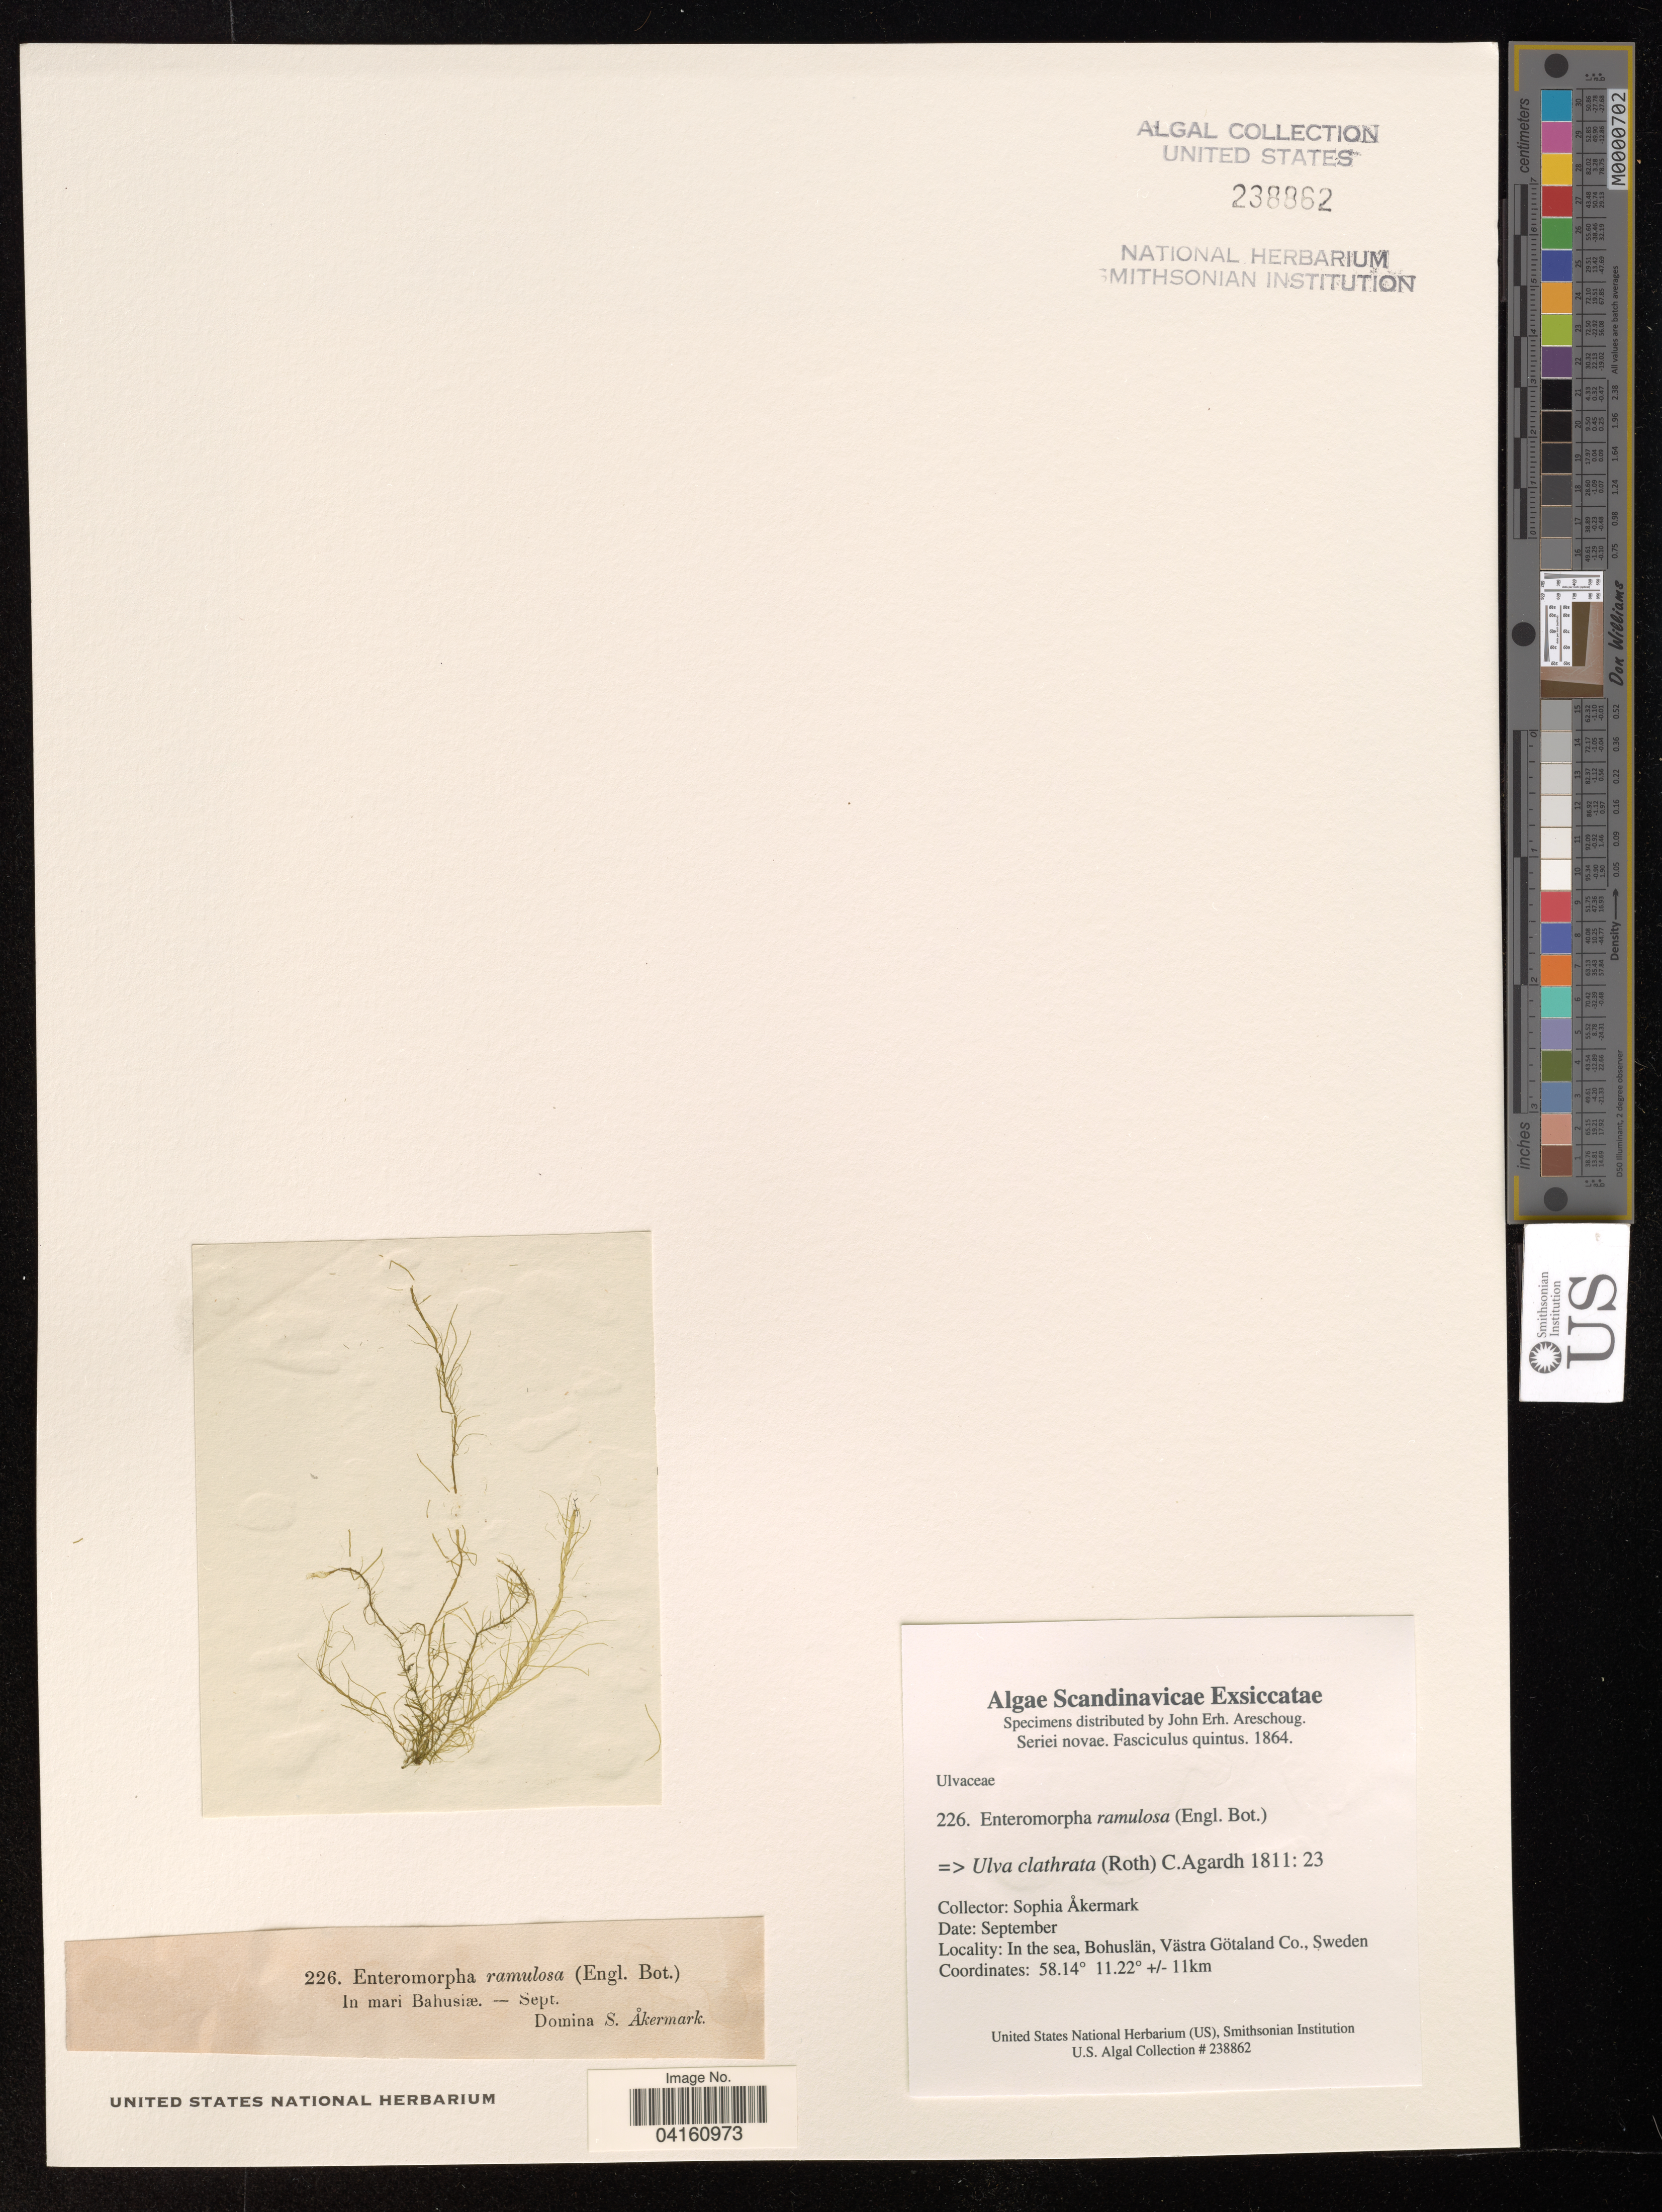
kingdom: Plantae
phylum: Chlorophyta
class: Ulvophyceae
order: Ulvales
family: Ulvaceae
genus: Ulva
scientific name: Ulva clathrata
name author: (Roth) C. Agardh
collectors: S. Akermark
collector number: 226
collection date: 1864-09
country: Sweden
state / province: Västra Götaland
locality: In sea. Bohuslan.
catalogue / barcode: US 238862